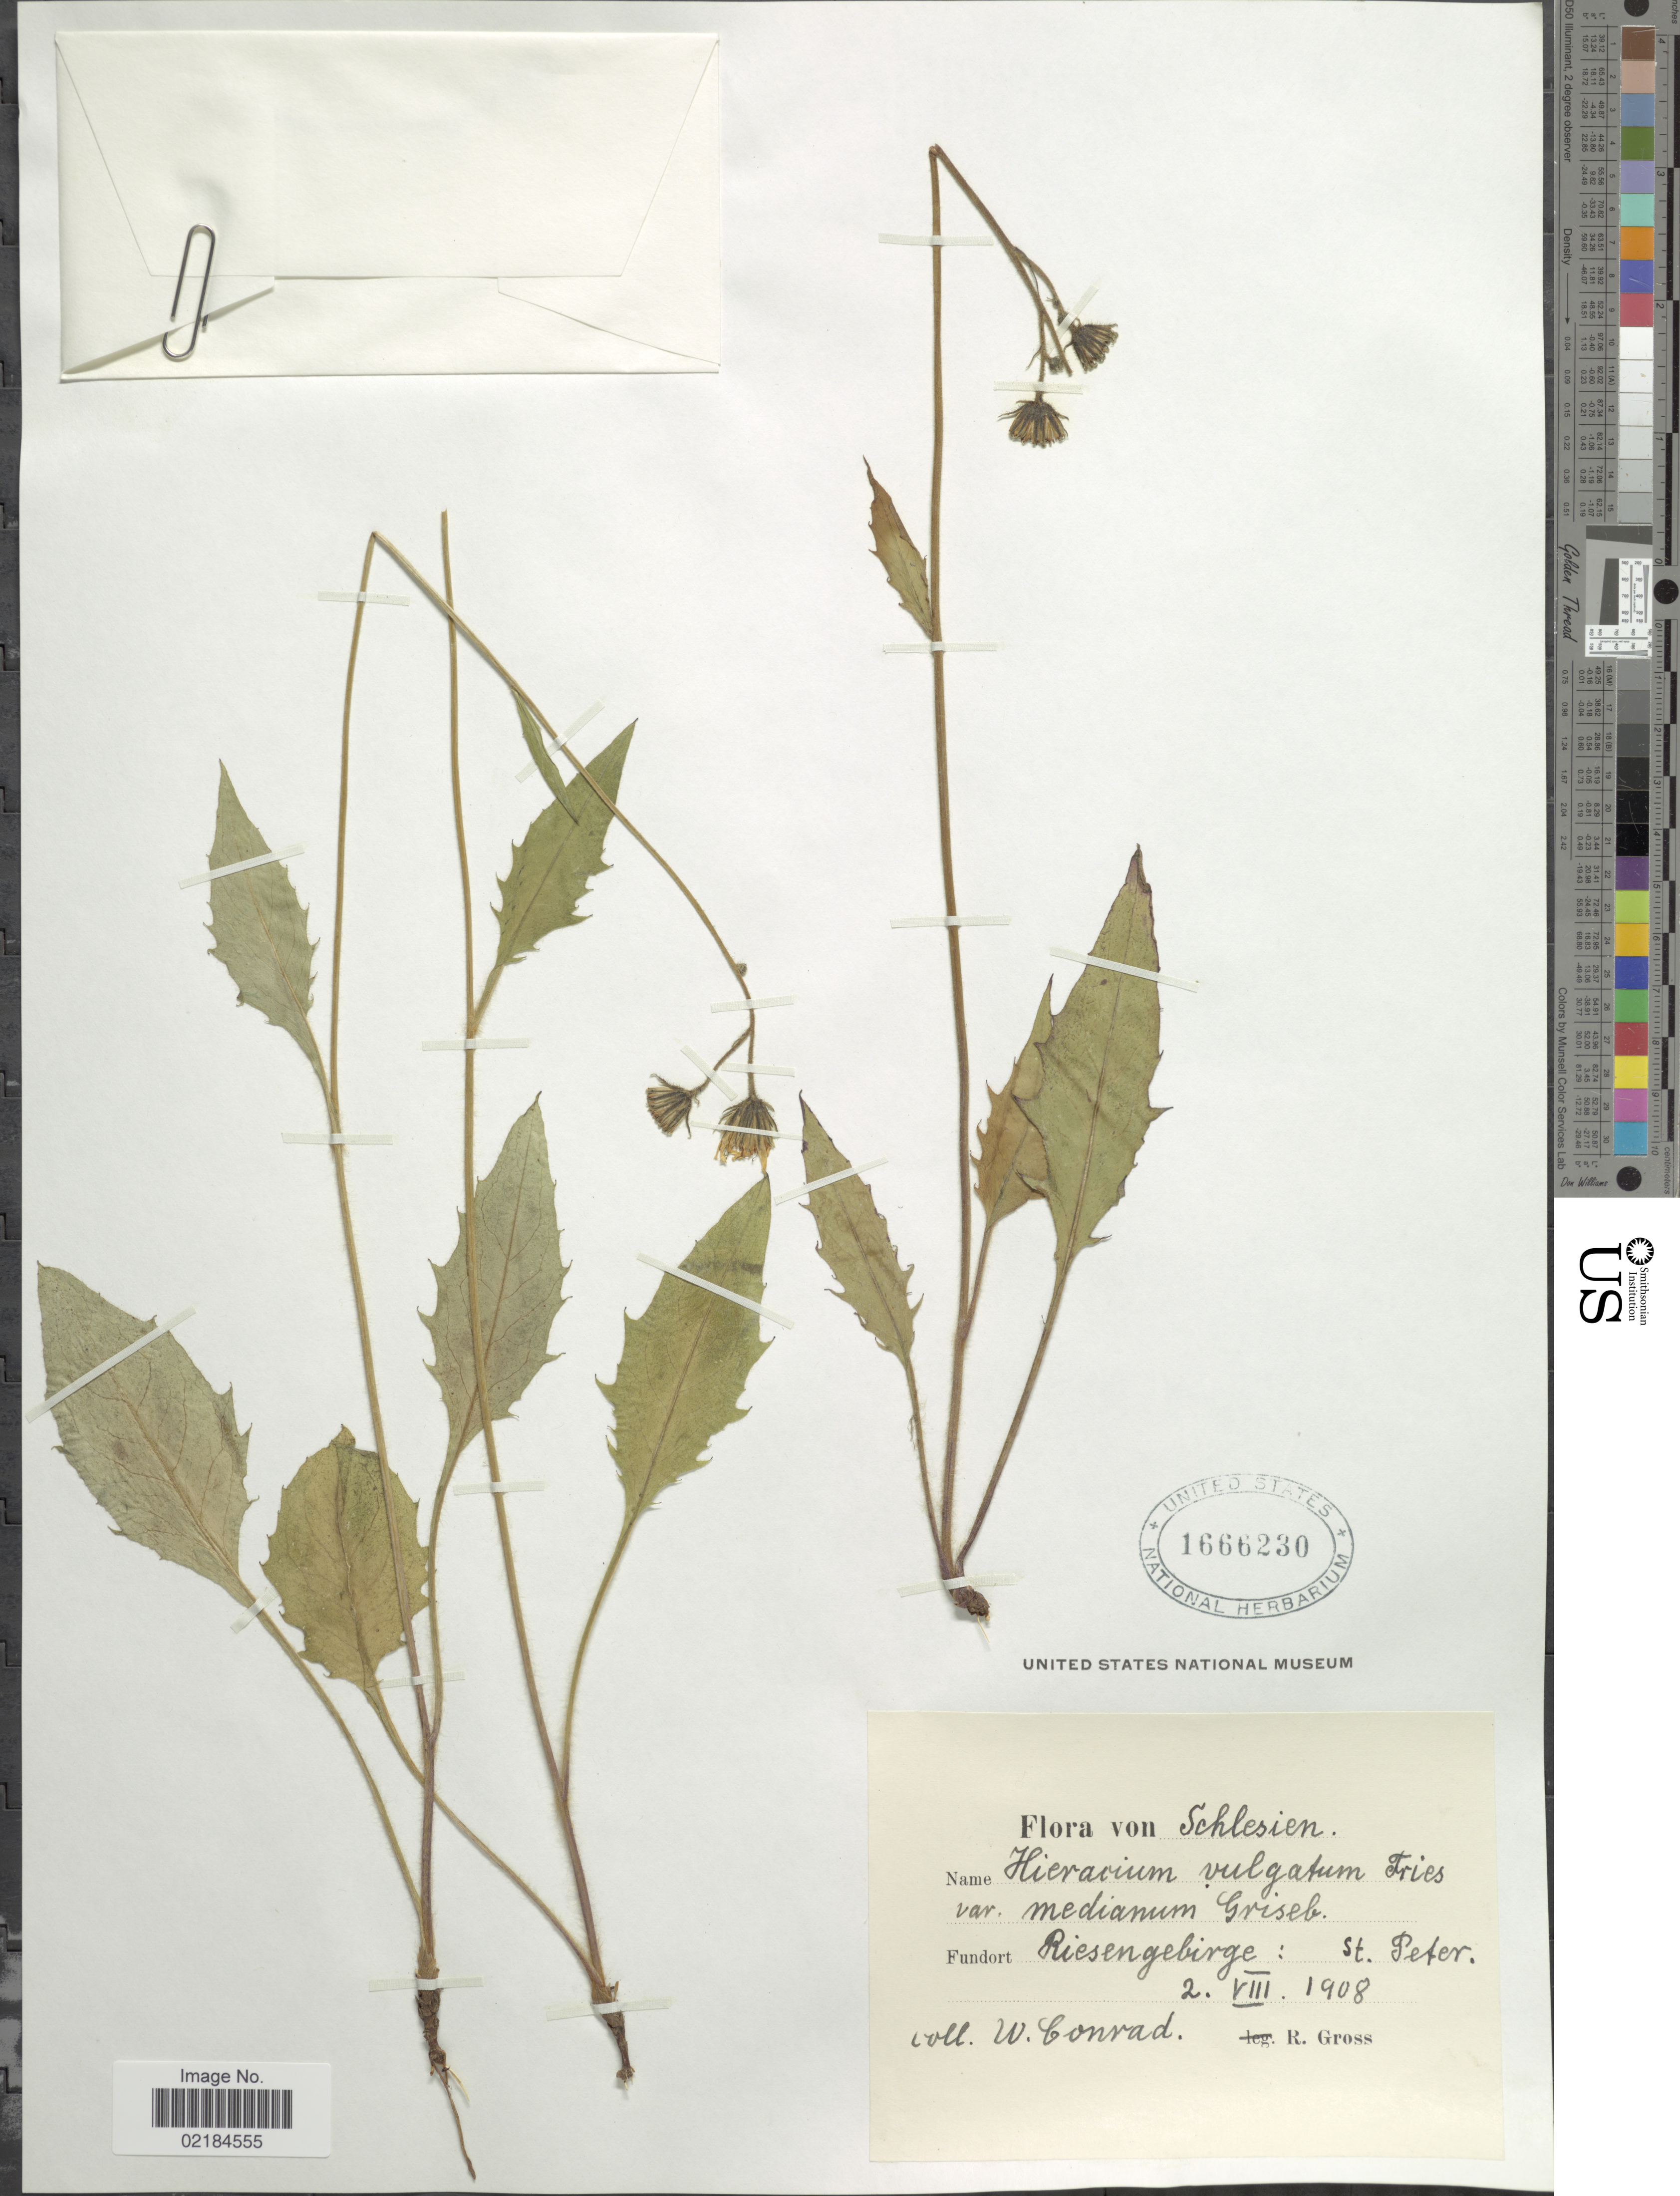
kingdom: Plantae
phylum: Tracheophyta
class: Magnoliopsida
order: Asterales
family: Asteraceae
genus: Hieracium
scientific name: Hieracium lachenalii subsp. cruenifolium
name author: (Dahlst. & Lübeck) Zahn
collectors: I. Collijn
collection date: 1891-08-10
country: Sweden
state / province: Jämtland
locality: Suecia: Jamtland, Areskutan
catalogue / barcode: US 1371586